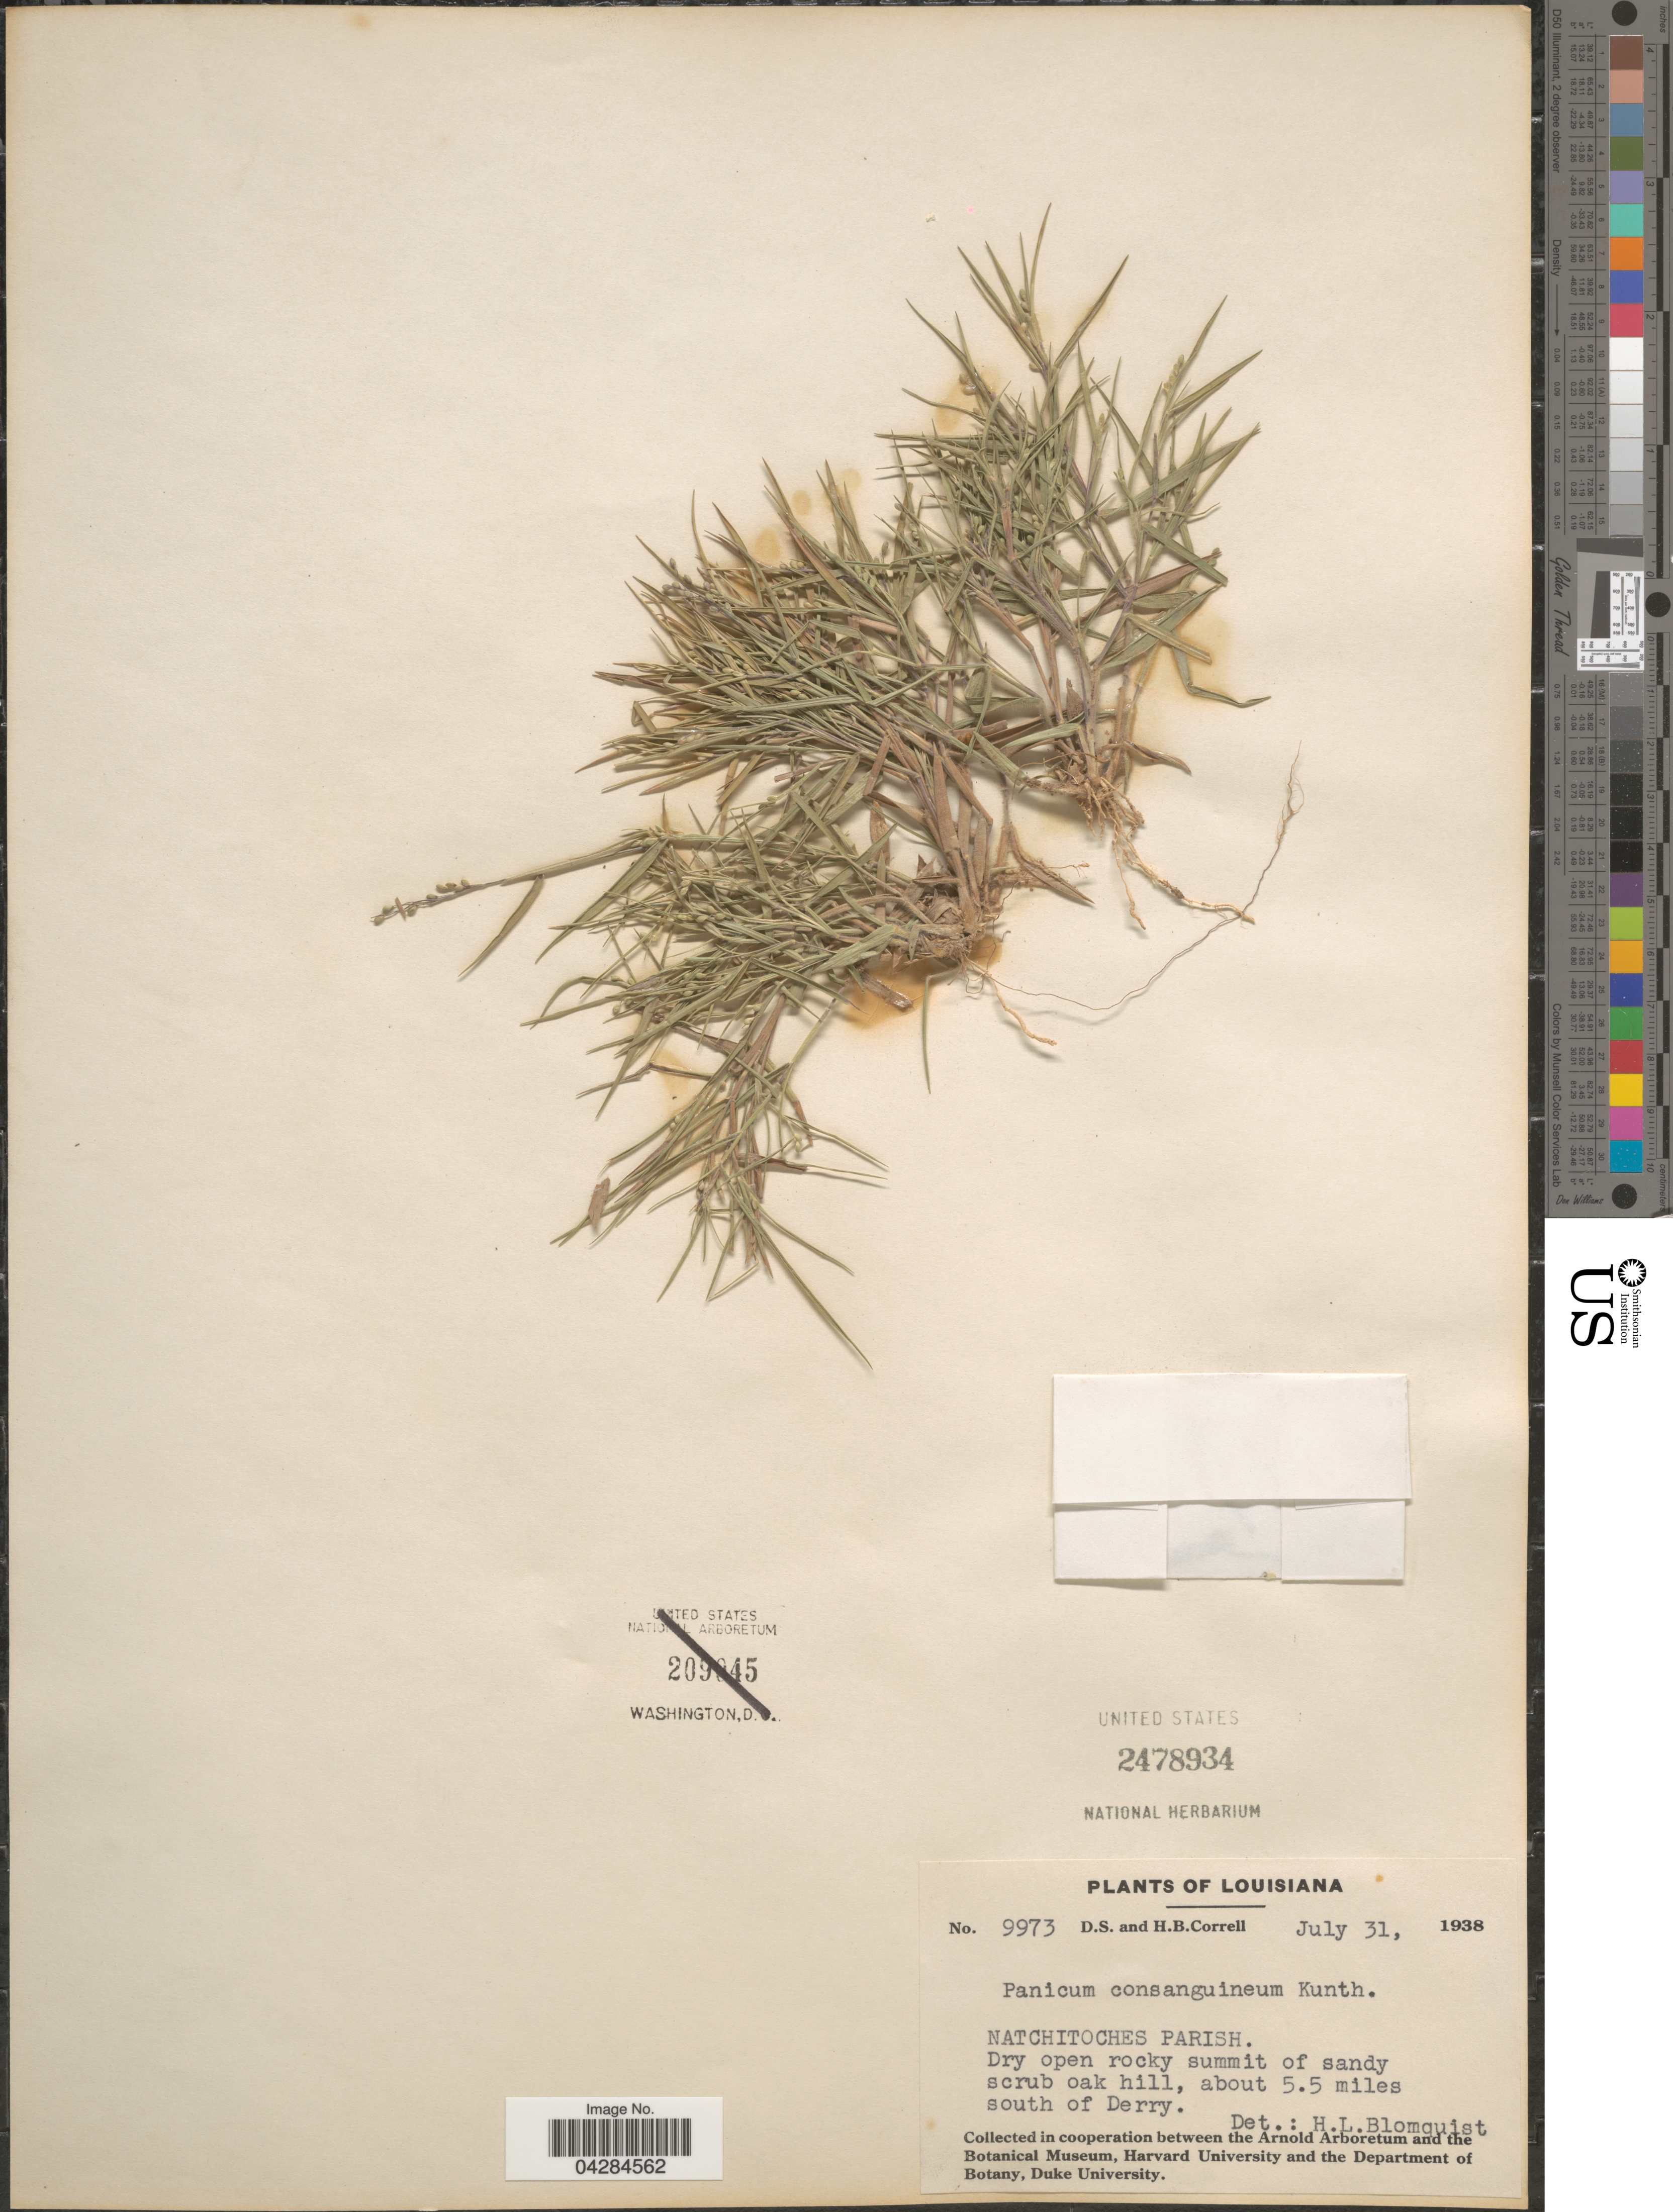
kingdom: Plantae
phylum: Tracheophyta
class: Liliopsida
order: Poales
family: Poaceae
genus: Dichanthelium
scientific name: Dichanthelium ovale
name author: (Elliott) Gould & C.A. Clark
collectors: D. S. Correll & H. Correll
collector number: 9973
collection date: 1938-07-31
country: United States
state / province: Louisiana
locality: Natchitoches Parish. Dry open rocky summit of sandy scrub oak hill, about 5.5 miles south of Derry.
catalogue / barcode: US 2478934